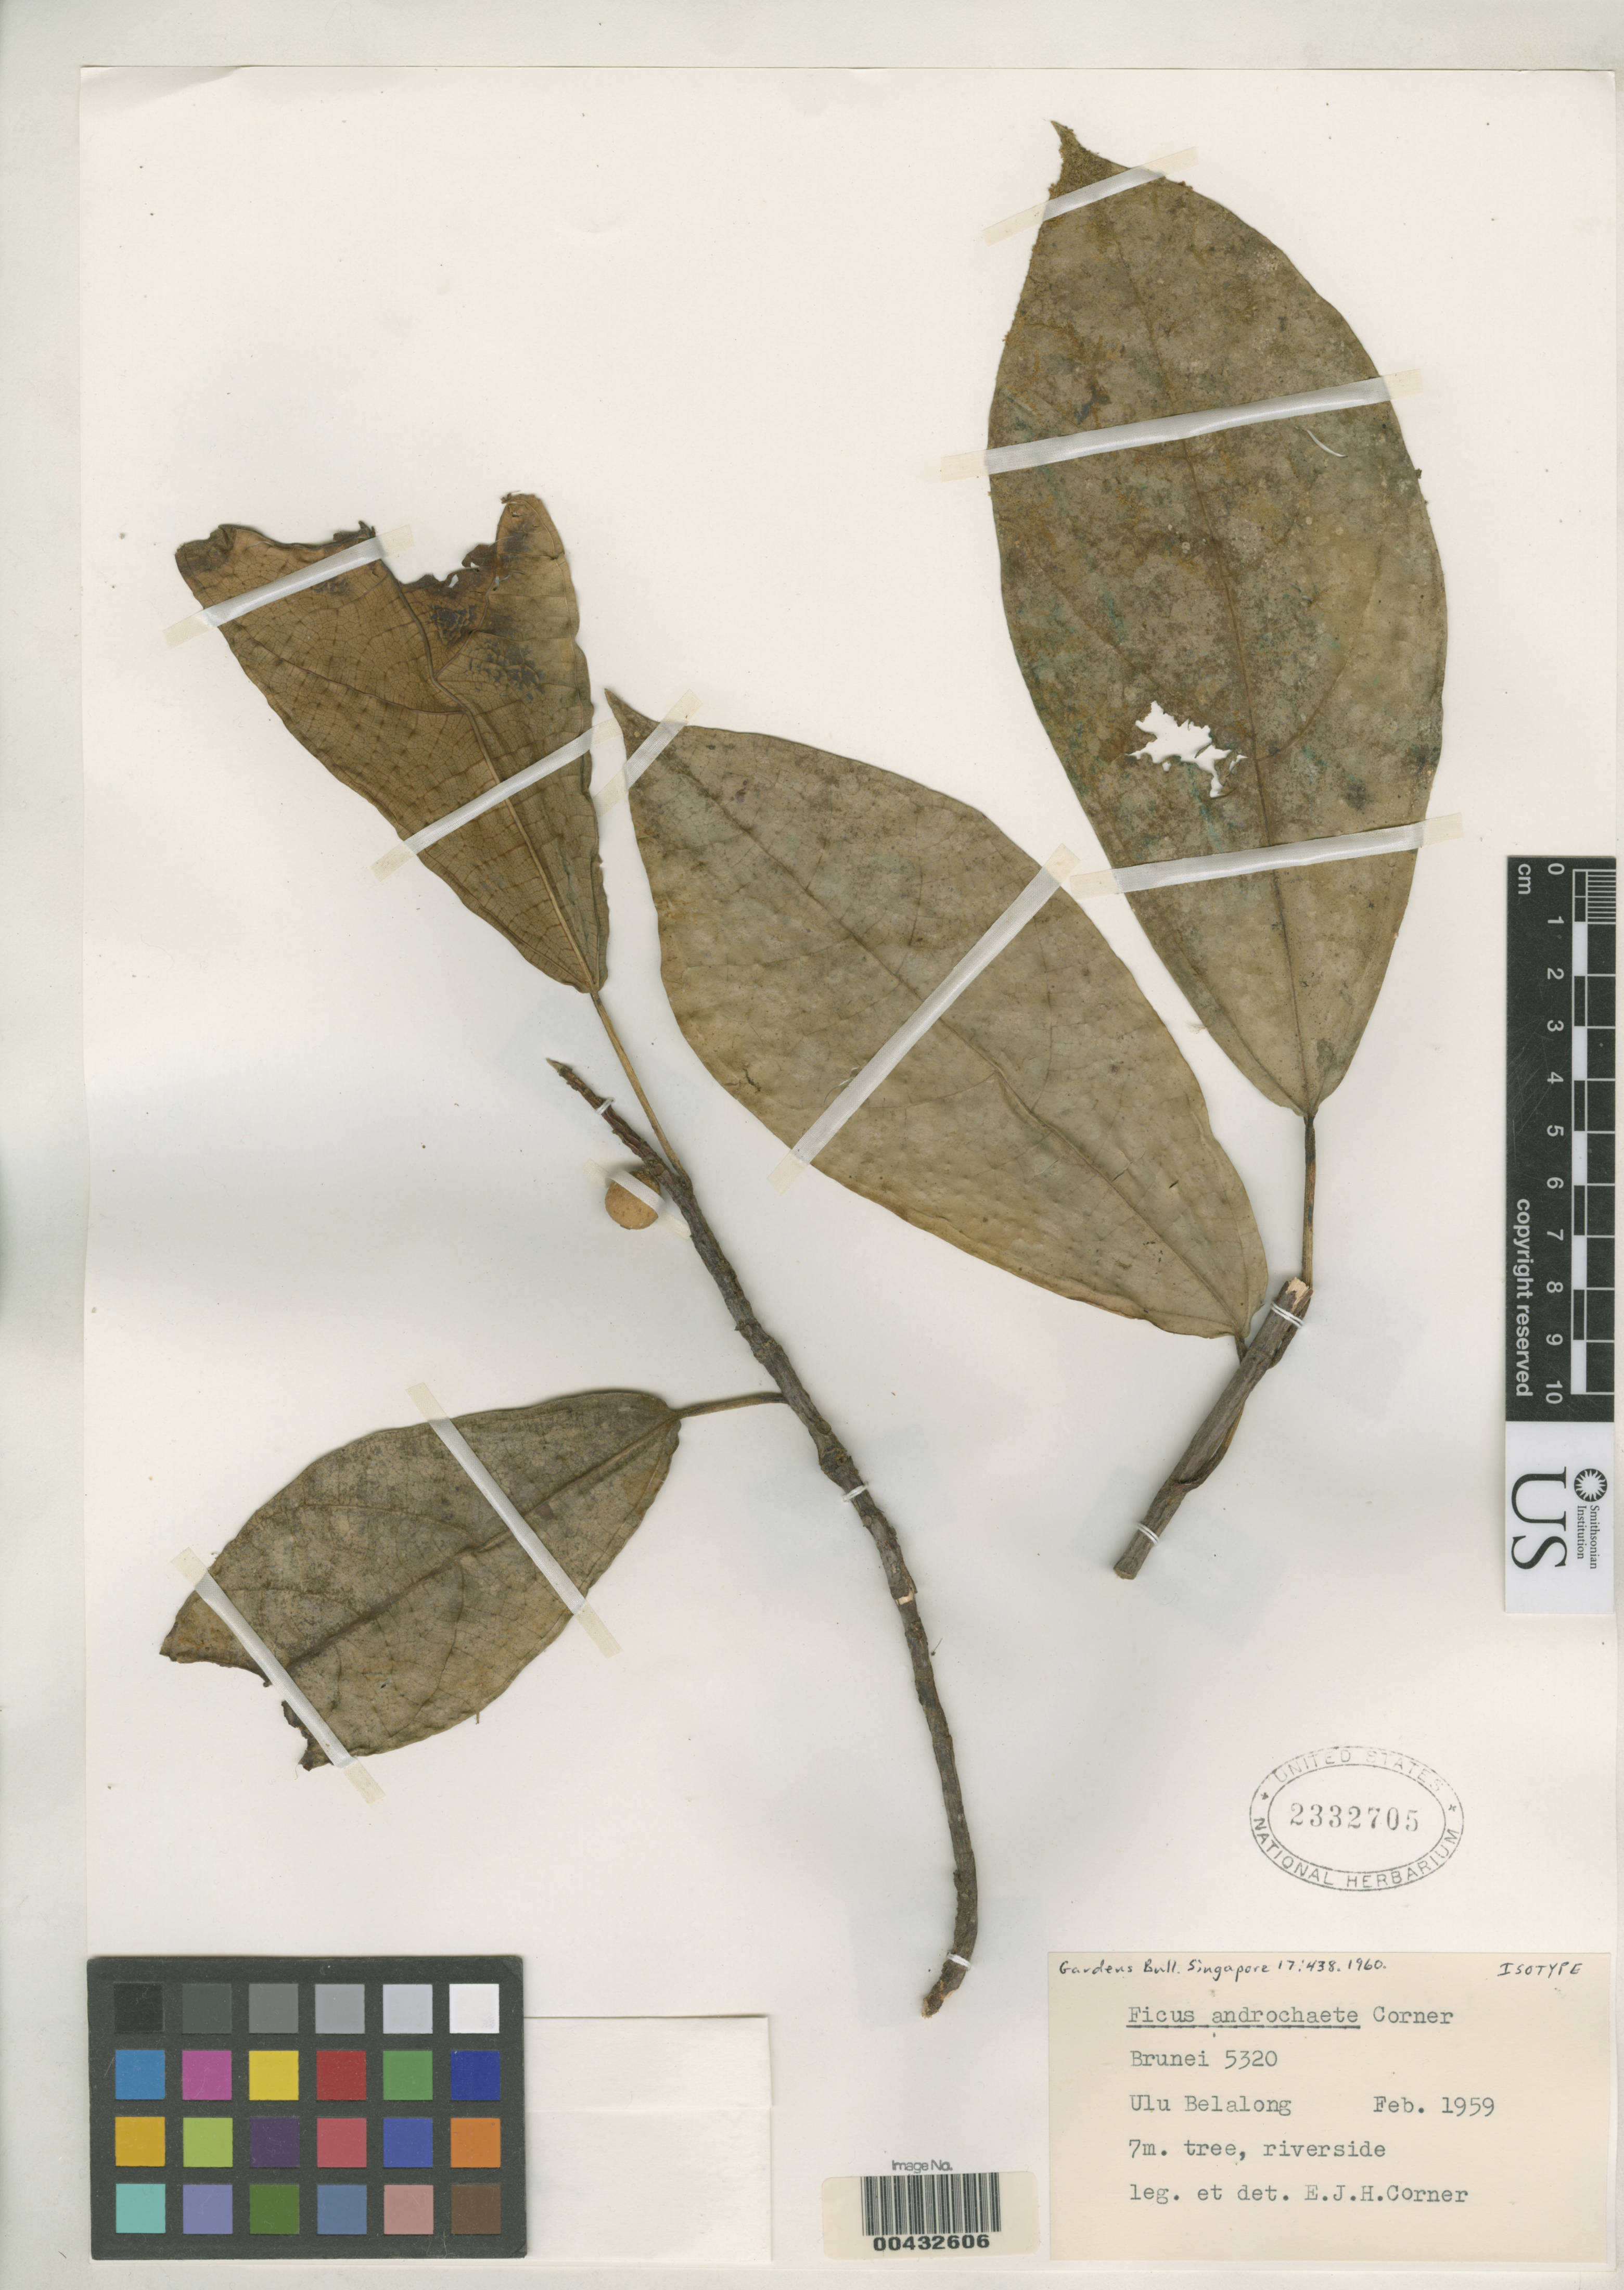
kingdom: Plantae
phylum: Tracheophyta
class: Magnoliopsida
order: Rosales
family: Moraceae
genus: Ficus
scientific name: Ficus androchaete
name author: Corner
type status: Isotype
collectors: E. Corner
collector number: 5320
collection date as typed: Feb 1959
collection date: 1959-02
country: Brunei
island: Borneo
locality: Or Malaysia? Ulu Belalong.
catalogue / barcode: US 2332705